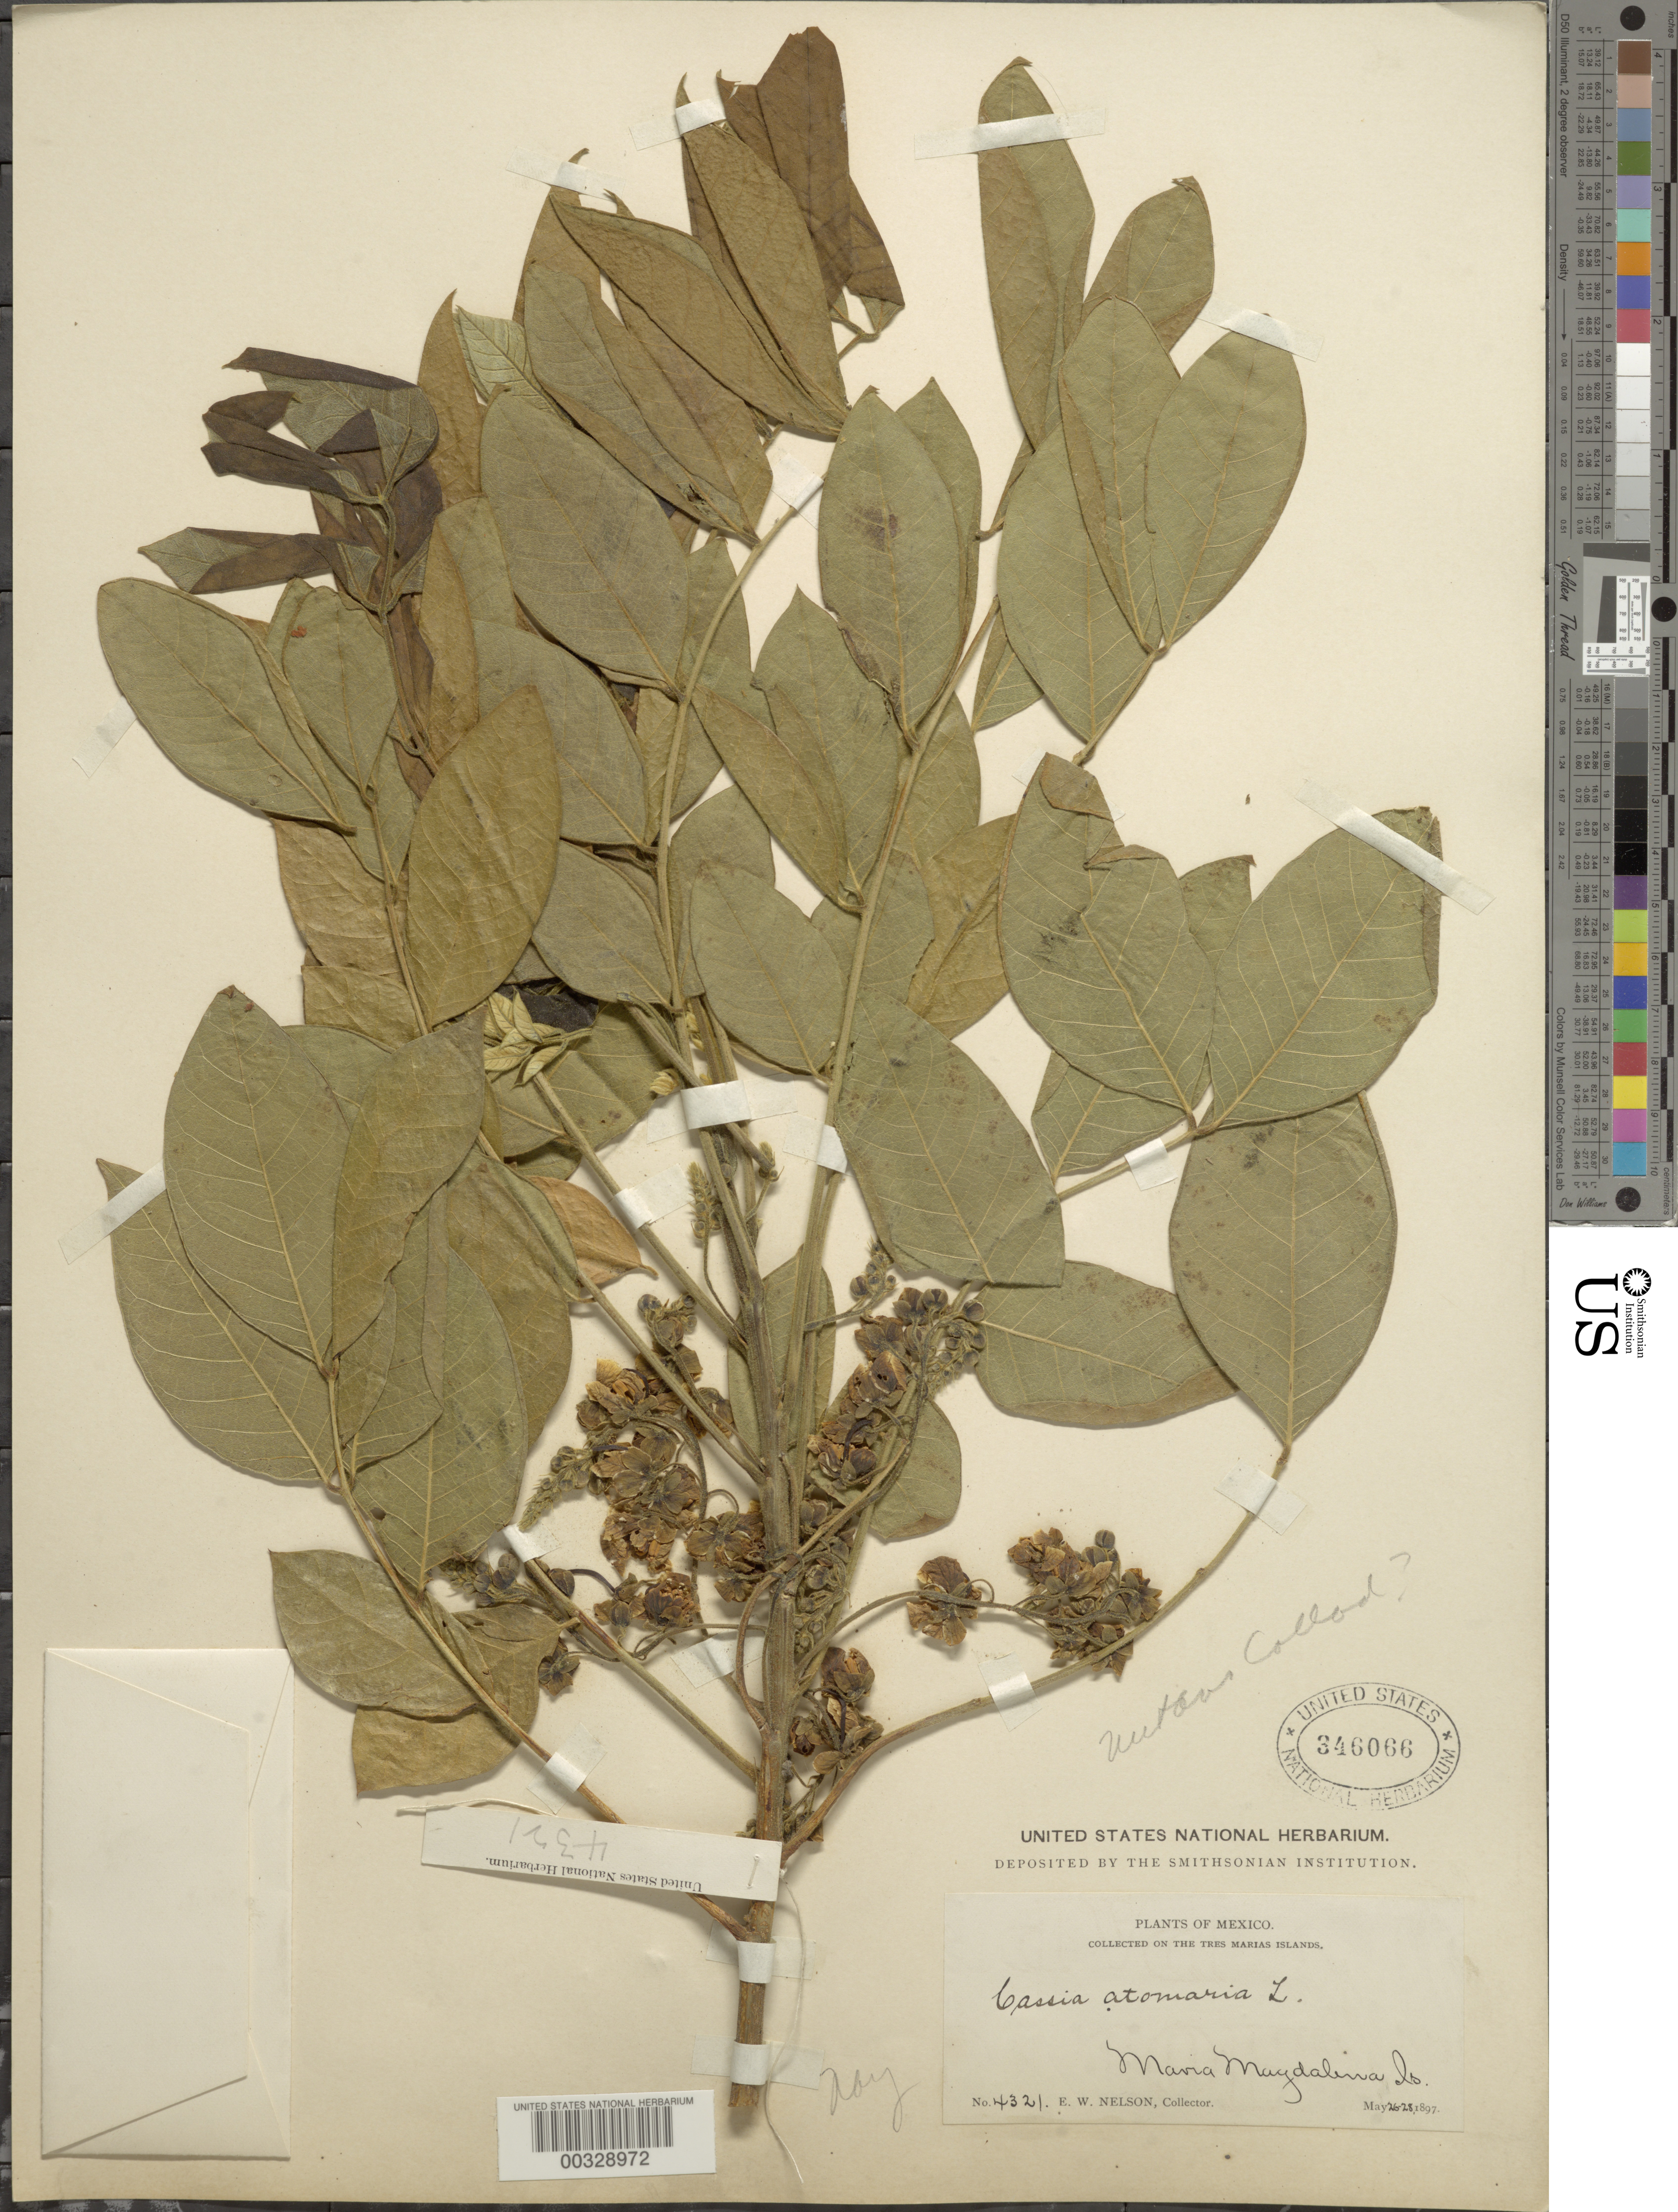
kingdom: Plantae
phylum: Tracheophyta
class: Magnoliopsida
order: Fabales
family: Fabaceae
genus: Senna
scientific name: Senna mollissima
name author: (Humb. & Bonpl. ex Willd.) H.S. Irwin & Barneby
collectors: E. W. Nelson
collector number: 4321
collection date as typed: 26 May 1897 to 28 May 1897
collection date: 1897-05-26/1897-05-28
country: Mexico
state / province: Nayarit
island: Maria Magdalena Island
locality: Maria magdalina is. [Tres Marias Is.]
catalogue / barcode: US 346066